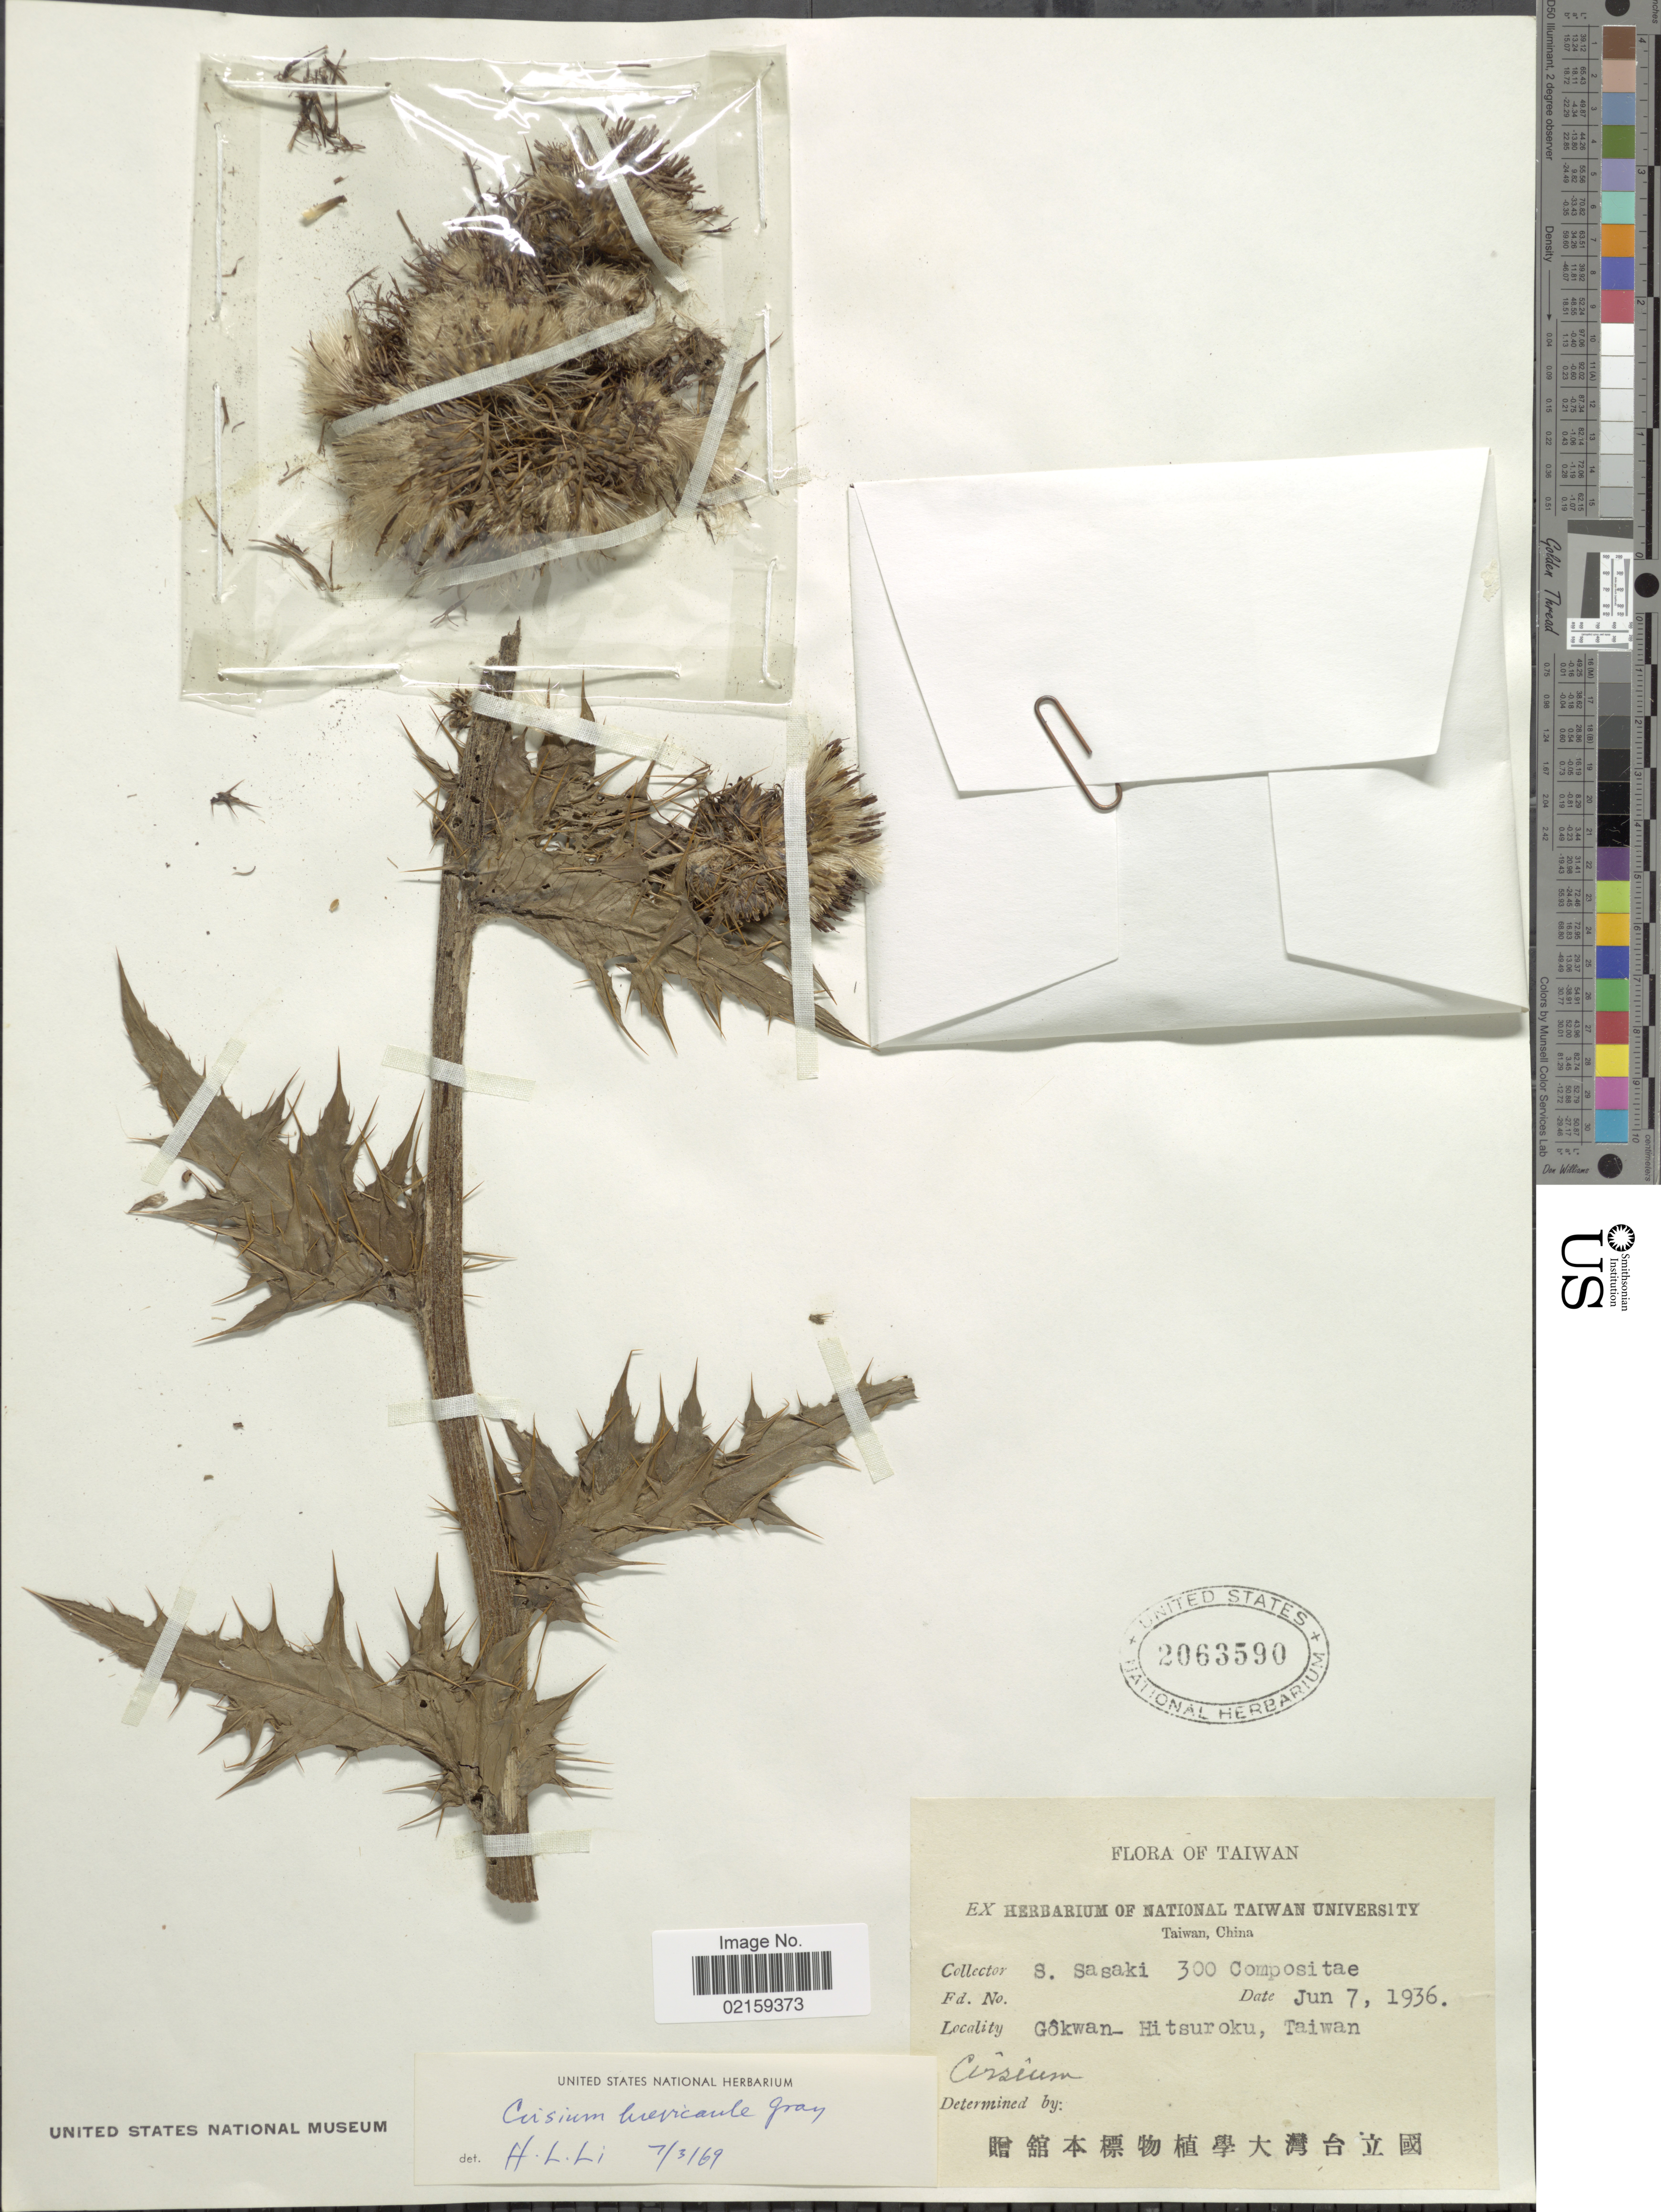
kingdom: Plantae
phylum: Tracheophyta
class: Magnoliopsida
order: Asterales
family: Asteraceae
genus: Cirsium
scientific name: Cirsium brevicaule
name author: A. Gray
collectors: S. Sasaki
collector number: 300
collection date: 1936-06-07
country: Taiwan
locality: Gokwan-Hitsuroku,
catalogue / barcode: US 2063590